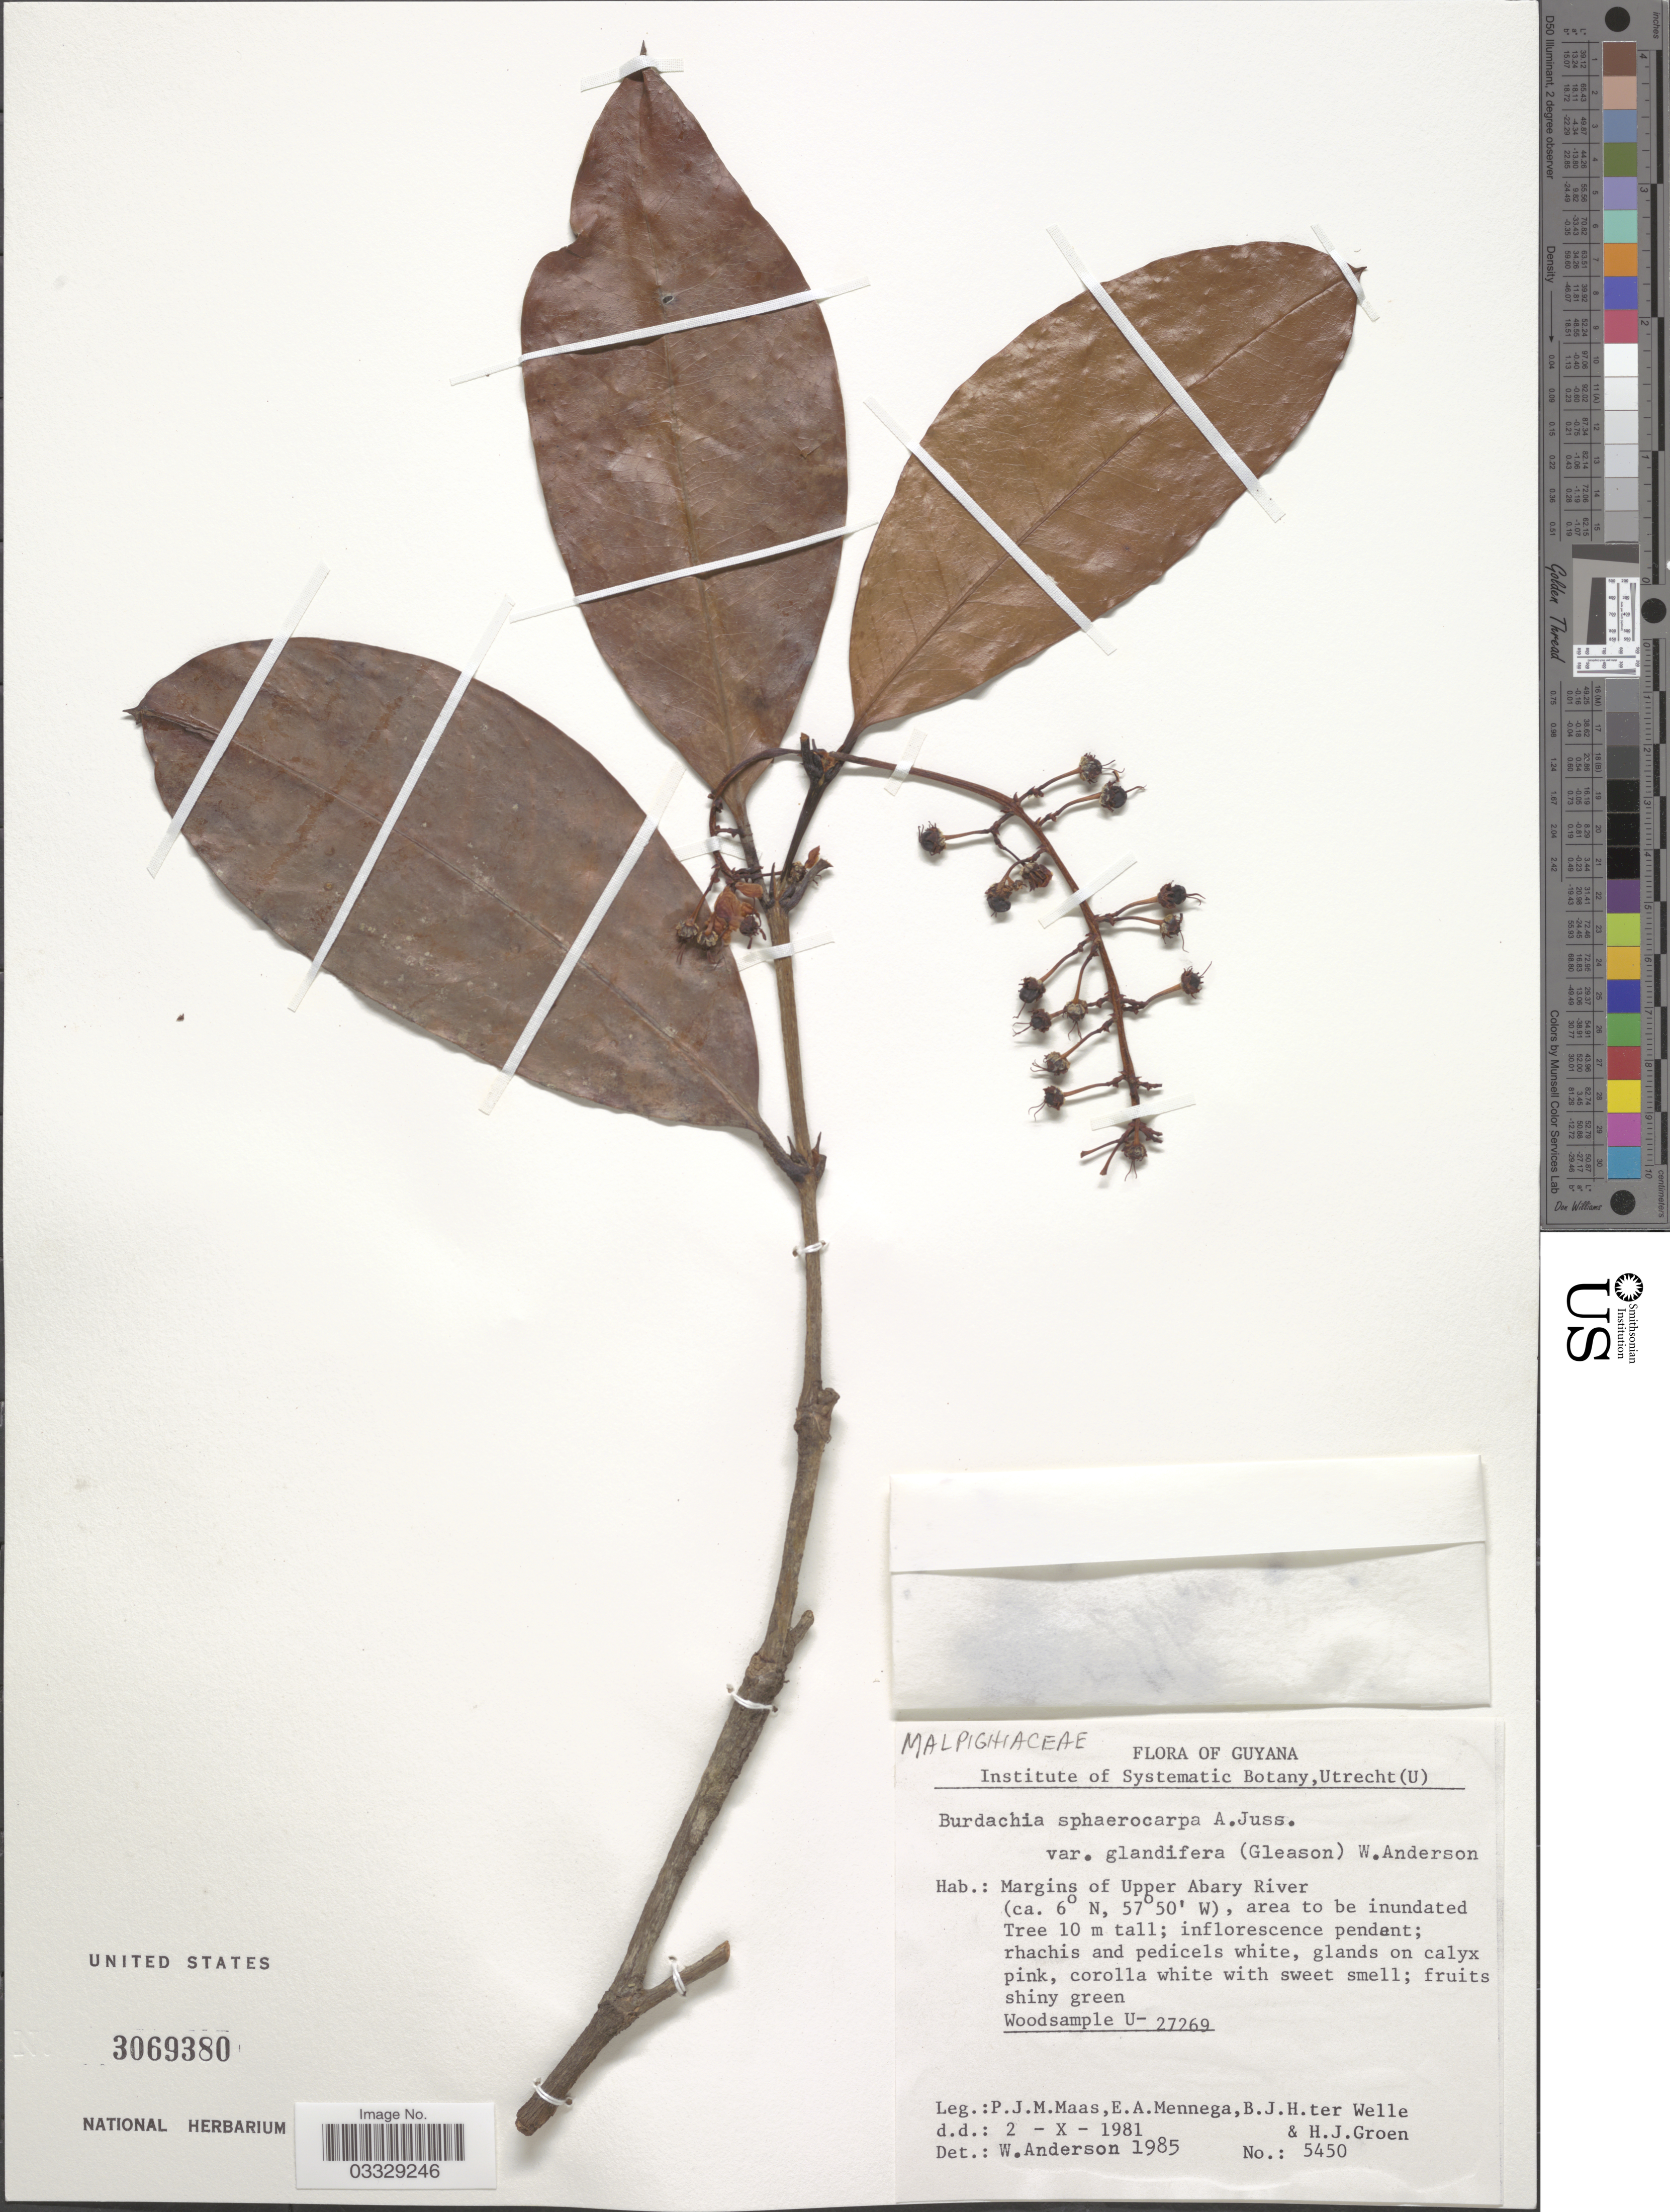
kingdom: Plantae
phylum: Tracheophyta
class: Magnoliopsida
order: Malpighiales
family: Malpighiaceae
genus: Burdachia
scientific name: Burdachia sphaerocarpa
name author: A. Juss.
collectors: P. Maas, E. A. Mennega, B. ter Welle & H. Groen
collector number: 5450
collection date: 1981-10-02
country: Guyana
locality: Margins of Upper Abary River, area to be inundated.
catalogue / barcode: US 3069380